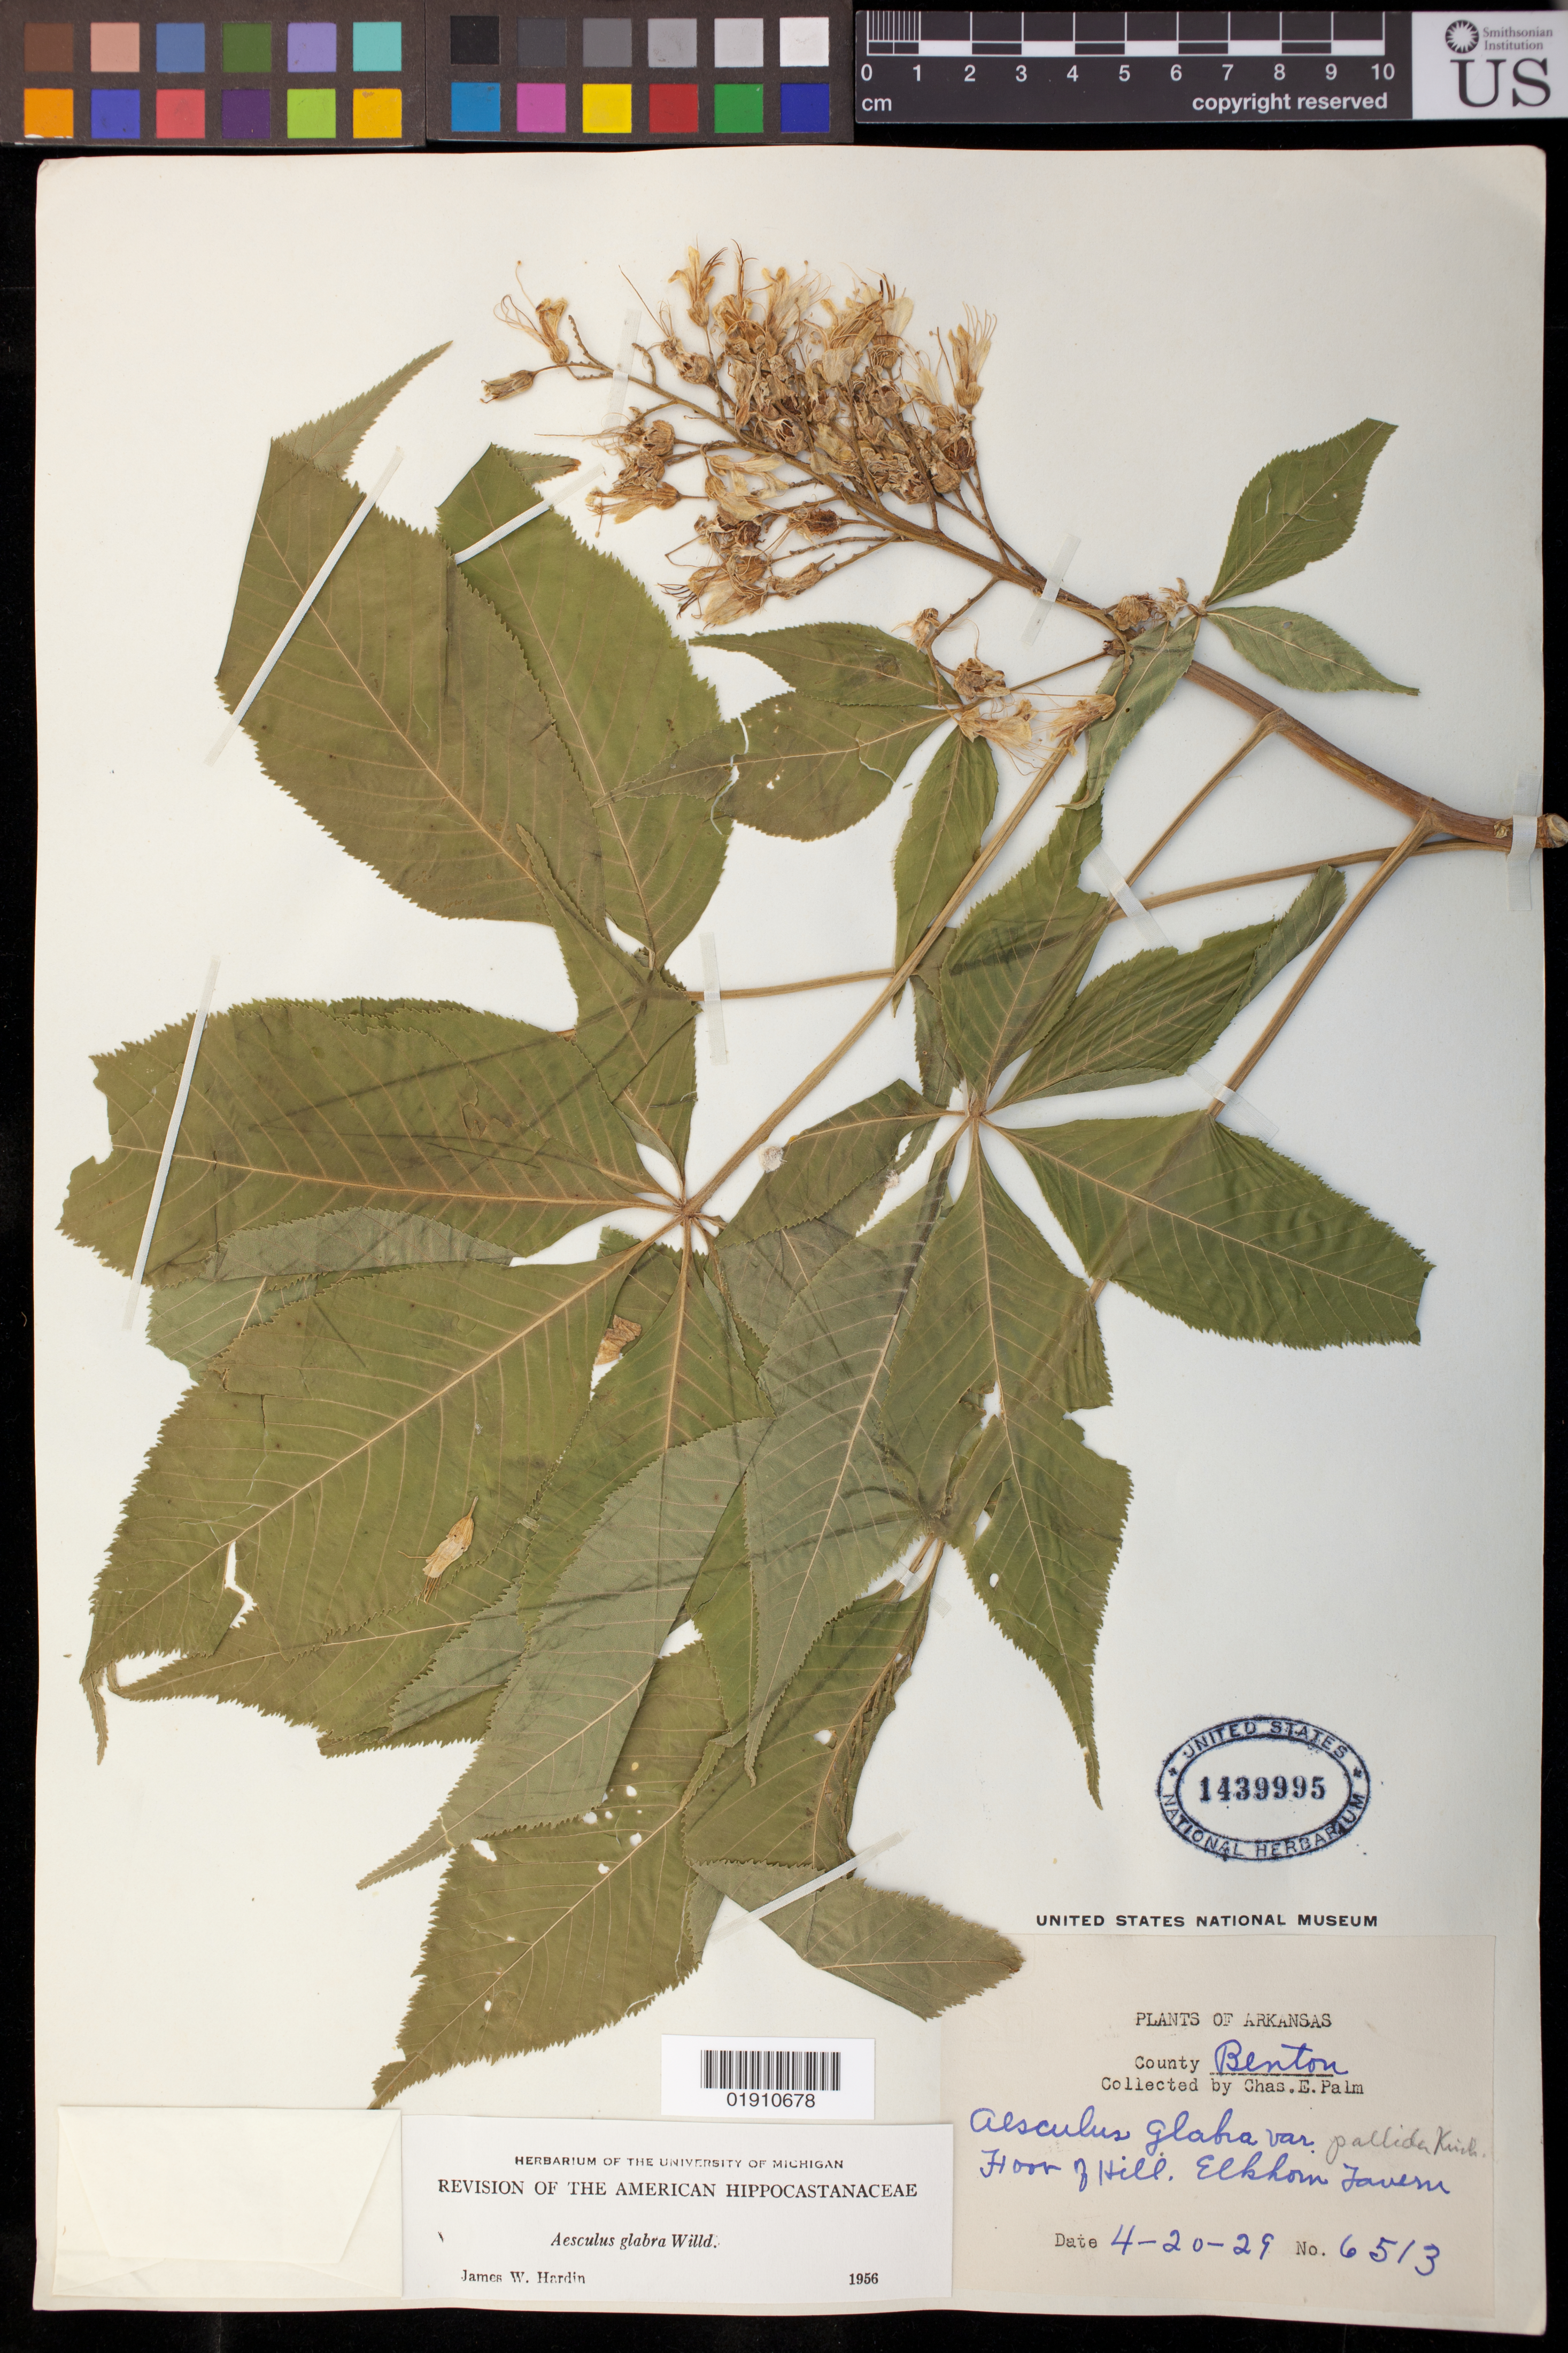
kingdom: Plantae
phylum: Tracheophyta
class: Magnoliopsida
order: Sapindales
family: Sapindaceae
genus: Aesculus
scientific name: Aesculus glabra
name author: Willd.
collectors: C. Palm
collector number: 6513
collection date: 1929-04-20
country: United States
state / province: Arkansas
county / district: Benton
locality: Foot of Hill. Elkhorn Tavern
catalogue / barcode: US 1439995